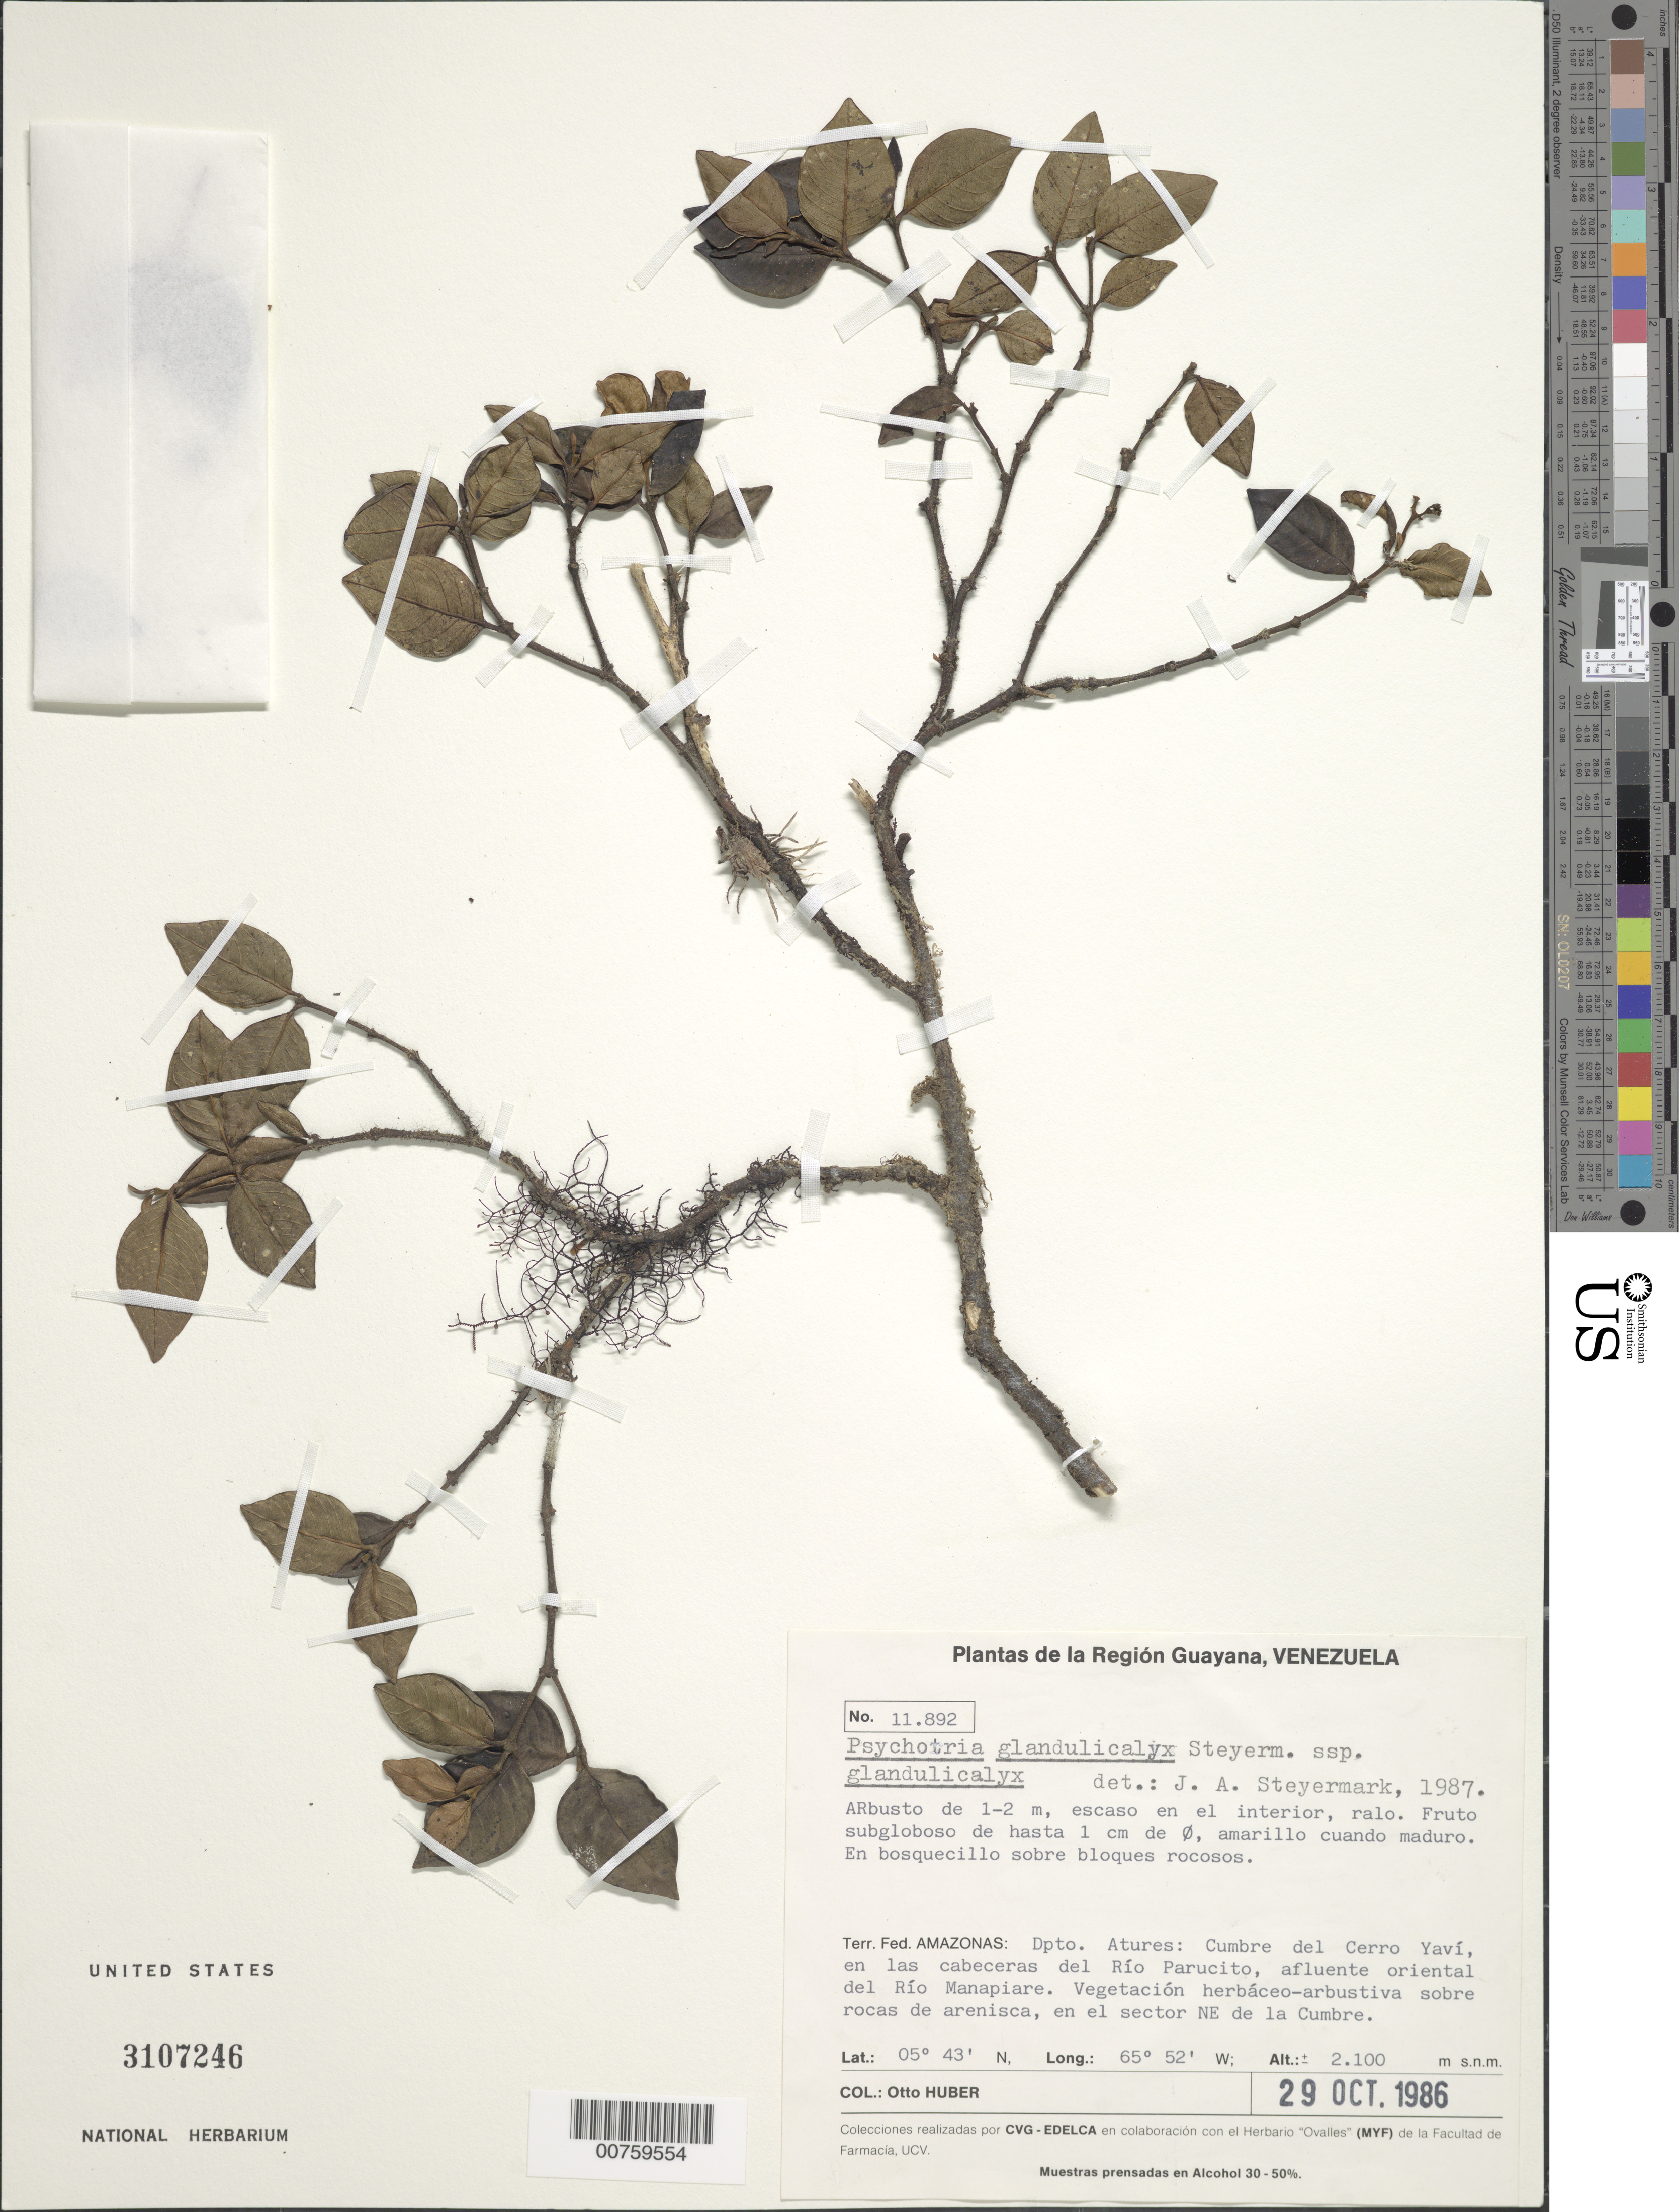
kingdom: Plantae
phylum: Tracheophyta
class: Magnoliopsida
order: Gentianales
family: Rubiaceae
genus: Psychotria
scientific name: Psychotria glandulicalyx subsp. glandulicalyx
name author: Steyerm.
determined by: Steyermark, Julian A., (VEN)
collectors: O. Huber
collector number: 11892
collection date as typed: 29-Oct-86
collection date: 1986-10-29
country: Venezuela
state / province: Amazonas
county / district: Atures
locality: Cerro Yaví cumbre, cabeceras de Río Parucito (affl. Río Manapiare), sector NE de la cumbre.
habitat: Vegetación herbaceo-arbustiva sobre rocas de arnisca; en bosquecillo sobre bloques rocosos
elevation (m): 2100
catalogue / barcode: US 3107246